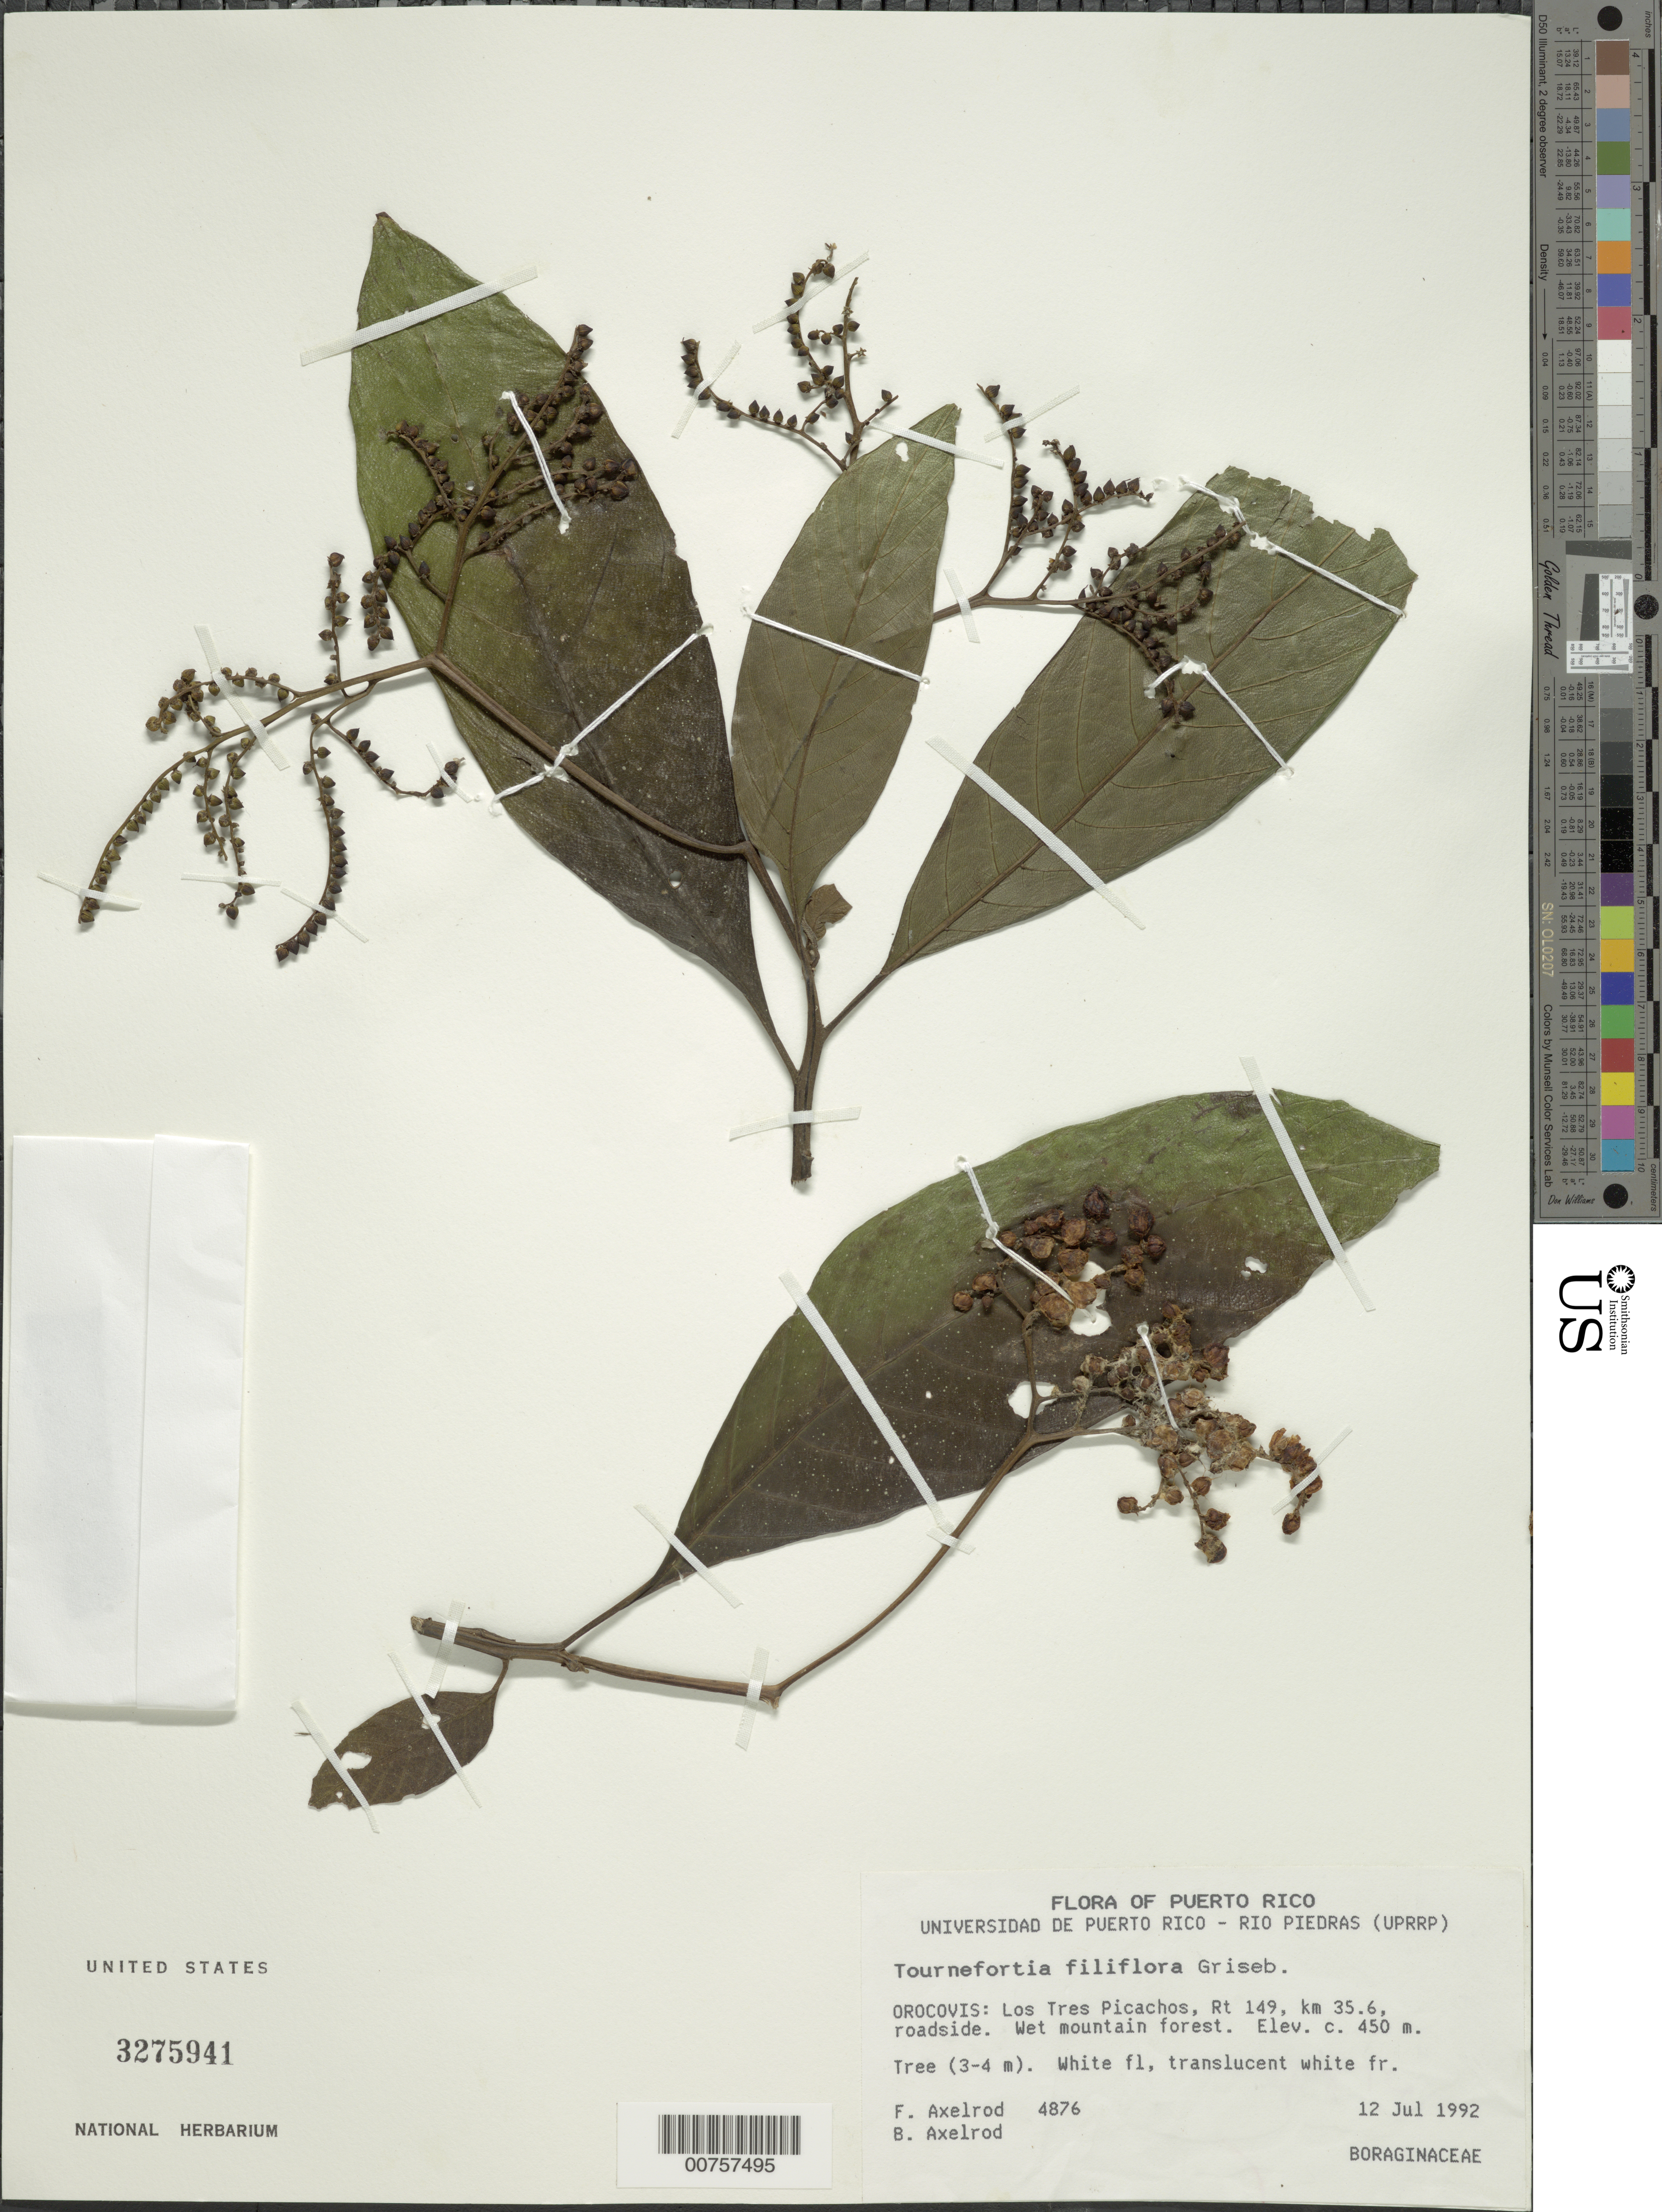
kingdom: Plantae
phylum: Tracheophyta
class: Magnoliopsida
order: Boraginales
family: Heliotropiaceae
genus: Tournefortia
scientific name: Tournefortia filiflora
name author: Griseb.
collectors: F. S. Axelrod & B. Axelrod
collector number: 4876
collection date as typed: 12 Jul 1992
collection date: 1992-07-12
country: Puerto Rico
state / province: Orocovis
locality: Orocovis: Los Tres Picachos, Rt 149, km 35.6, roadside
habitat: Wet mountain forest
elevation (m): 450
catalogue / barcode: US 3275941